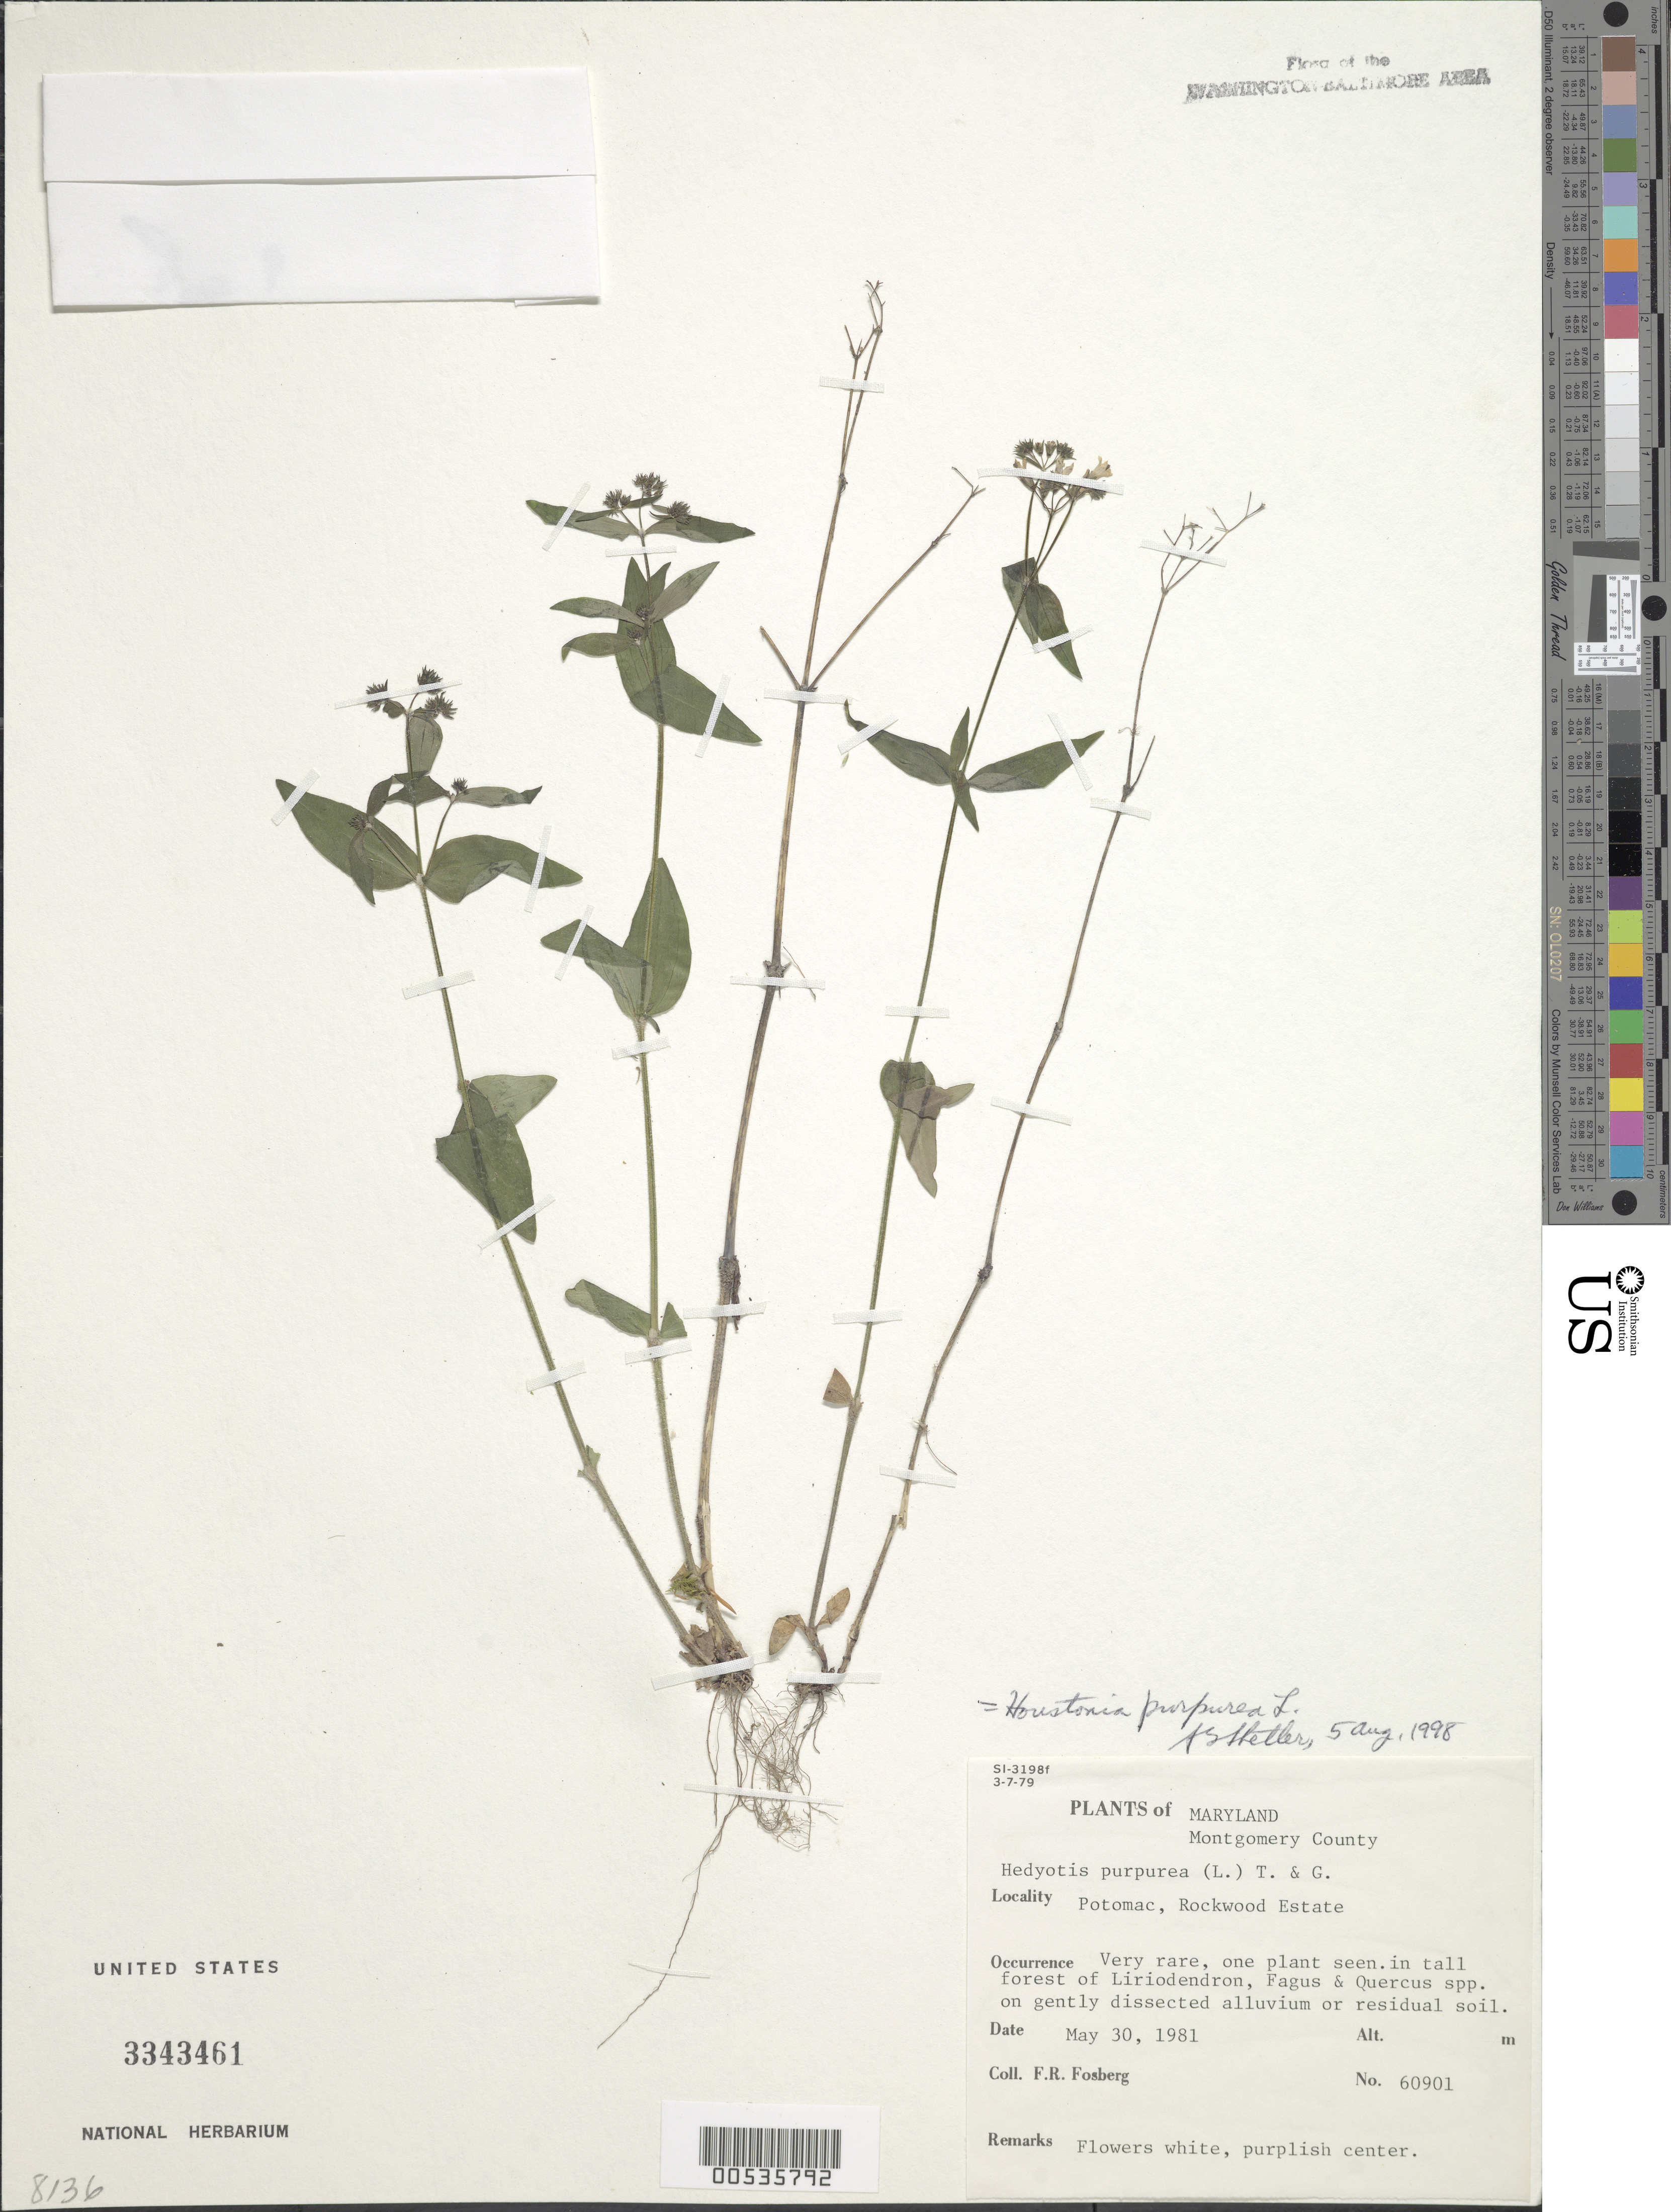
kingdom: Plantae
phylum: Tracheophyta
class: Magnoliopsida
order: Gentianales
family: Rubiaceae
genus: Houstonia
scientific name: Houstonia purpurea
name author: L.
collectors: F. R. Fosberg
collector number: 60901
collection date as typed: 30 May 1981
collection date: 1981-05-30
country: United States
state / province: Maryland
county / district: Montgomery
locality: Potomac, Rockwood Estates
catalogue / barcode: US 3343461